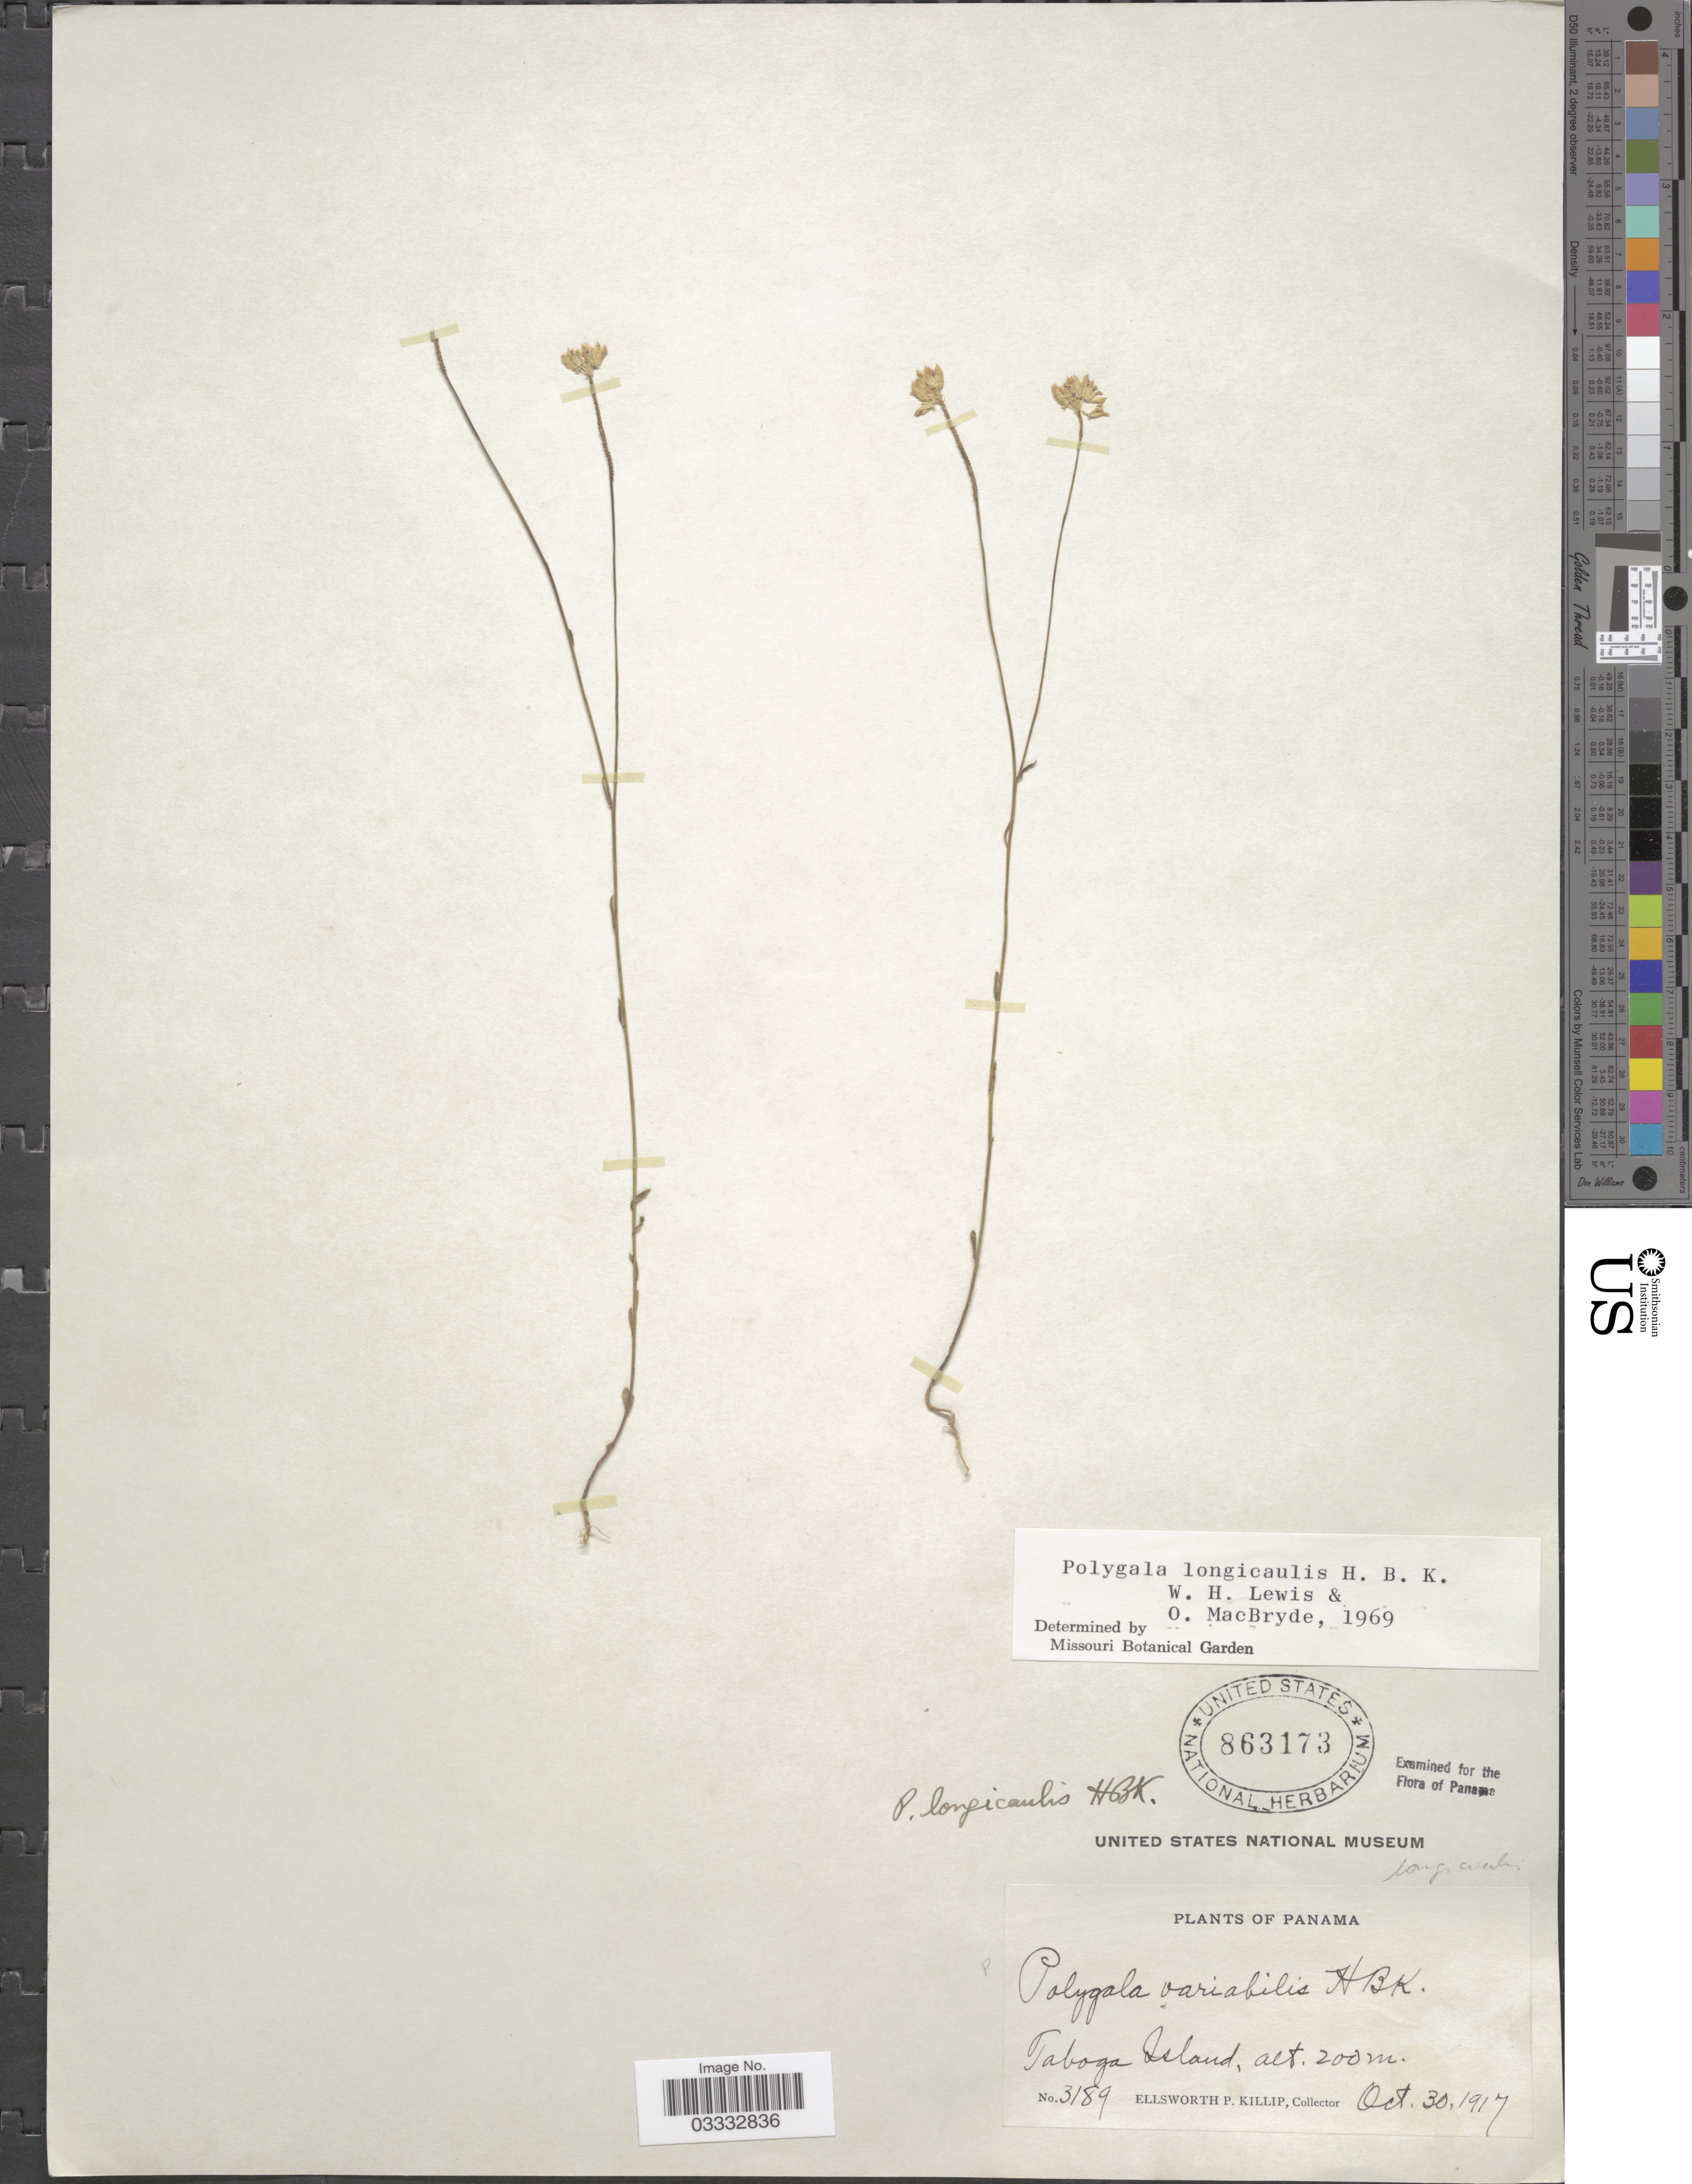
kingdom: Plantae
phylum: Tracheophyta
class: Magnoliopsida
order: Fabales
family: Polygalaceae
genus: Polygala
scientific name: Polygala longicaulis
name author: Kunth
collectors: E. P. Killip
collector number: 3189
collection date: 1917-10-30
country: Panama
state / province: Panamá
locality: Taboga Island.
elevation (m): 200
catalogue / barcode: US 863173